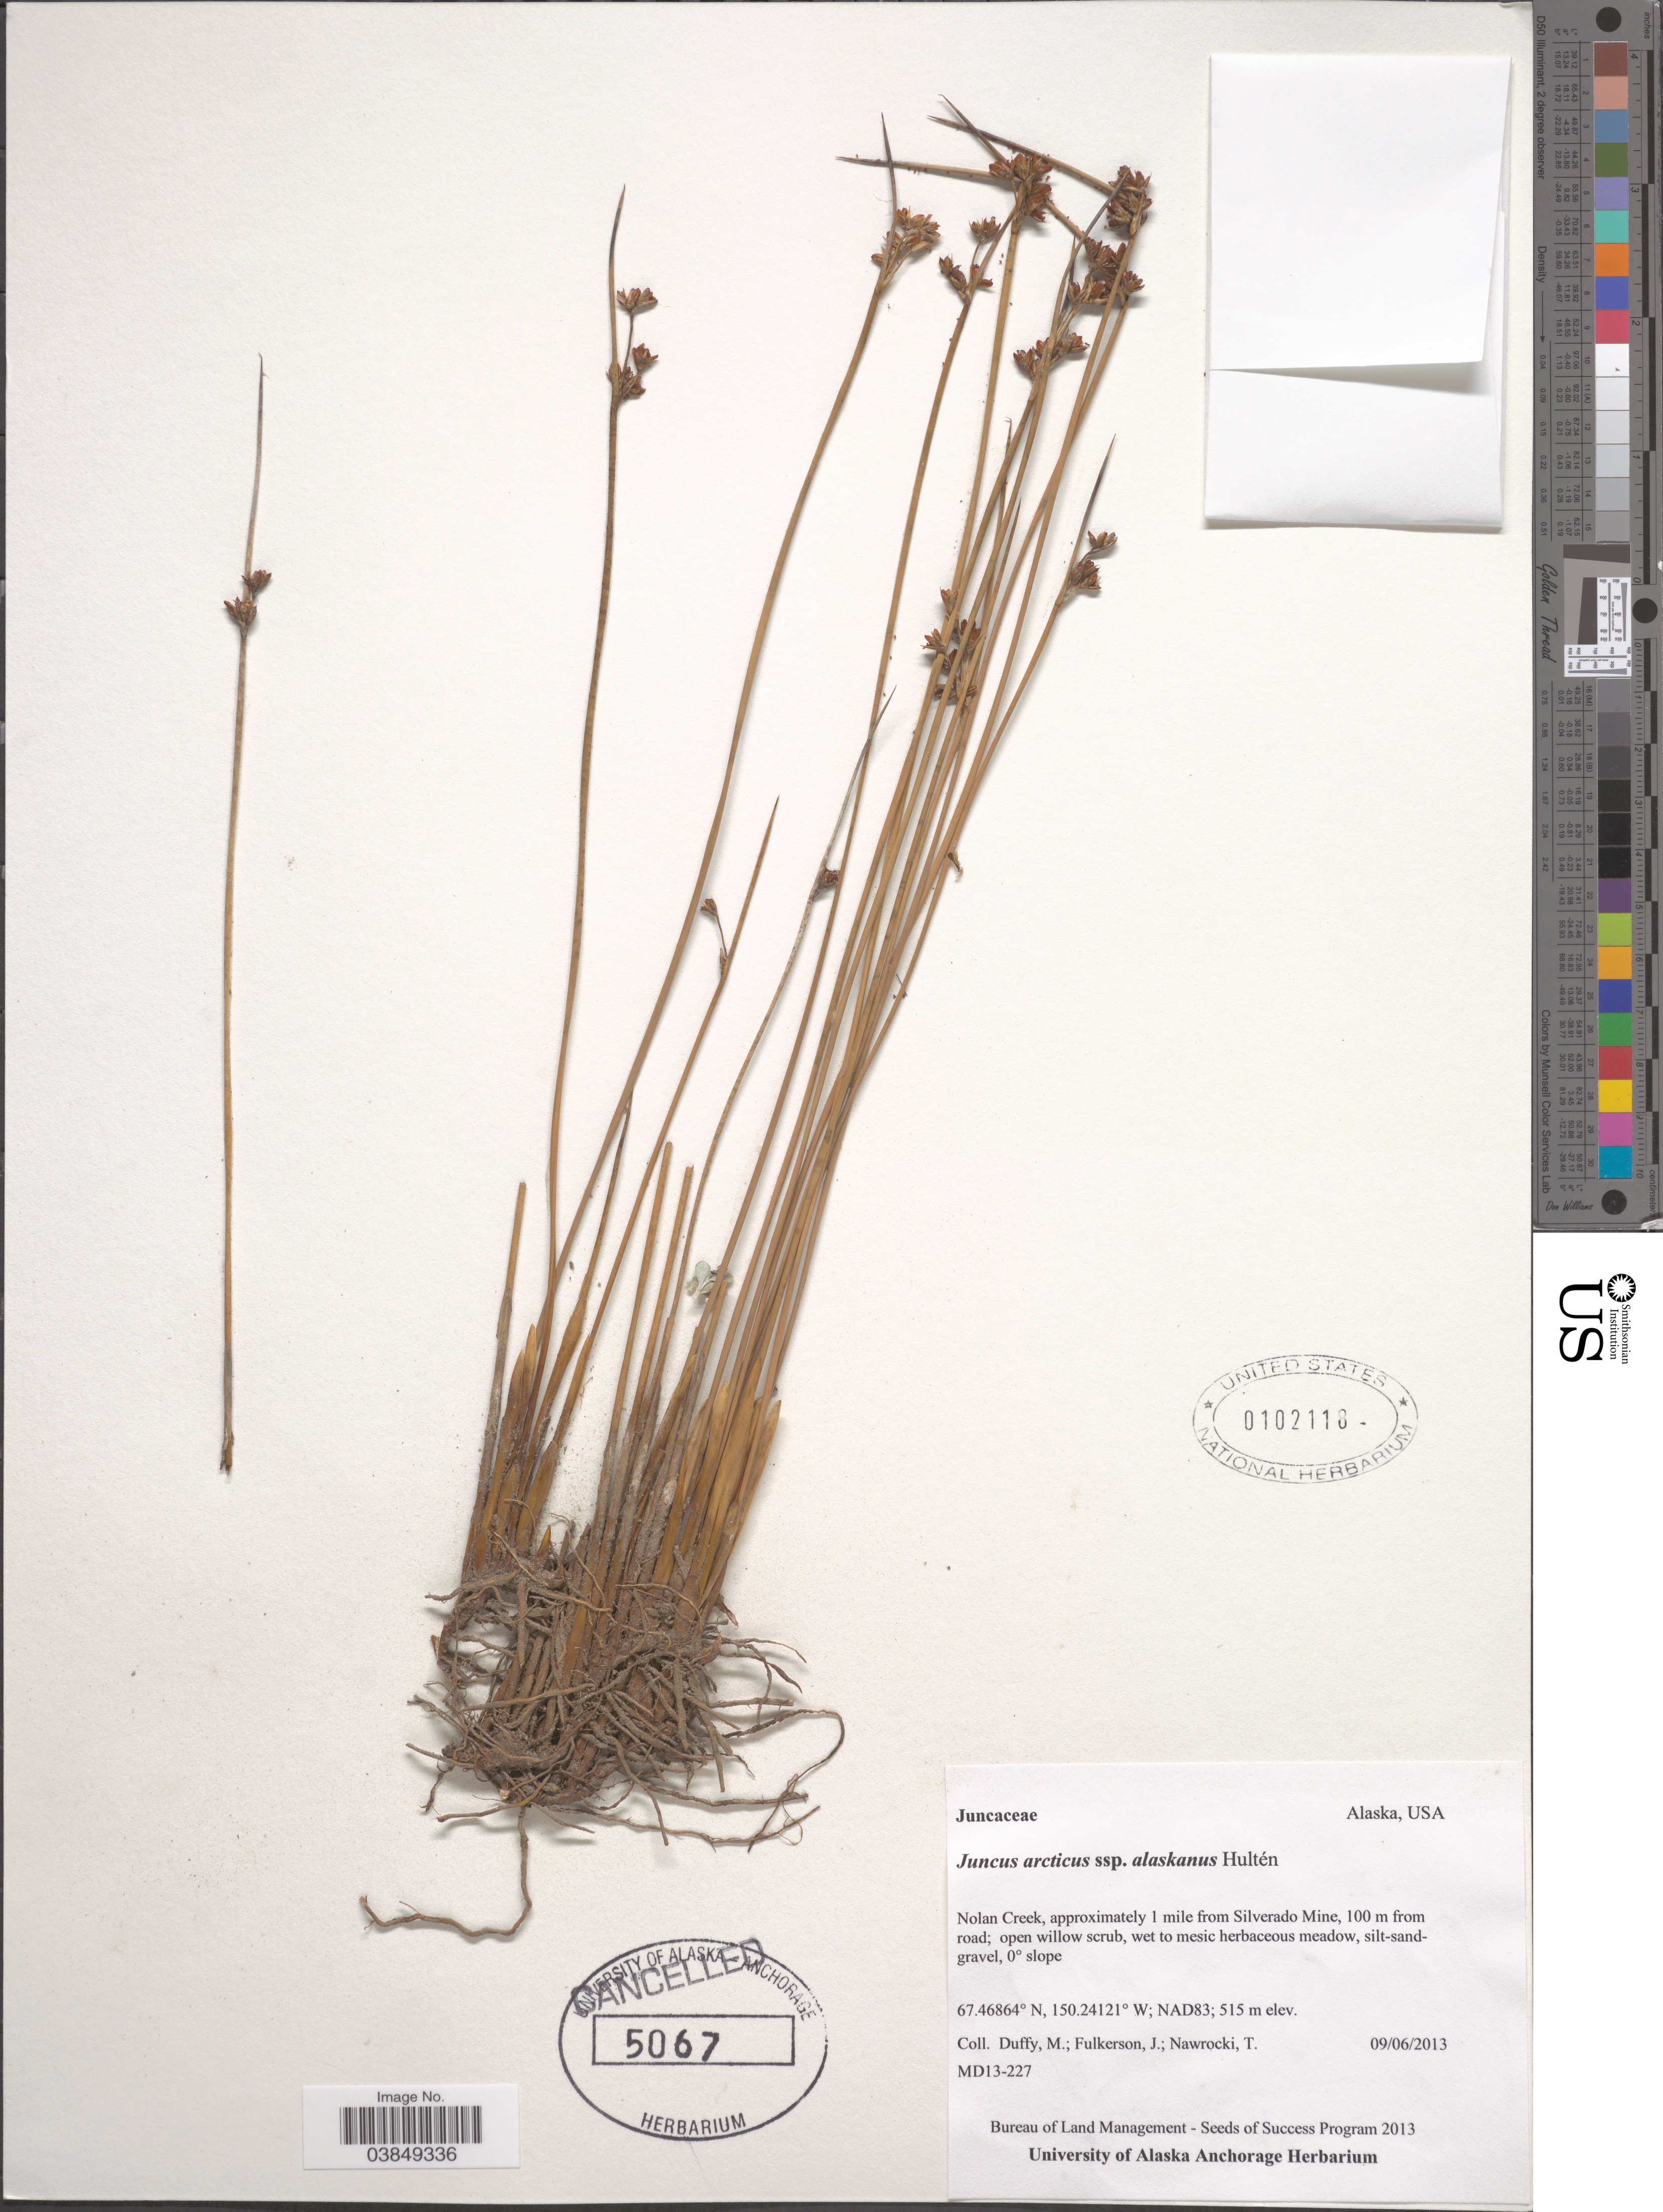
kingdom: Plantae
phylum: Tracheophyta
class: Liliopsida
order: Poales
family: Juncaceae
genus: Juncus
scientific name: Juncus arcticus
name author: Willd.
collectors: M. Duffy, J. Fulkerson & T. Nawrocki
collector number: MD13-227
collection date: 2013-09-06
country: United States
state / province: Alaska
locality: Nolan Creek, approximately 1 mile from Silverado Mine, 100 m from road.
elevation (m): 515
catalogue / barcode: US 102118